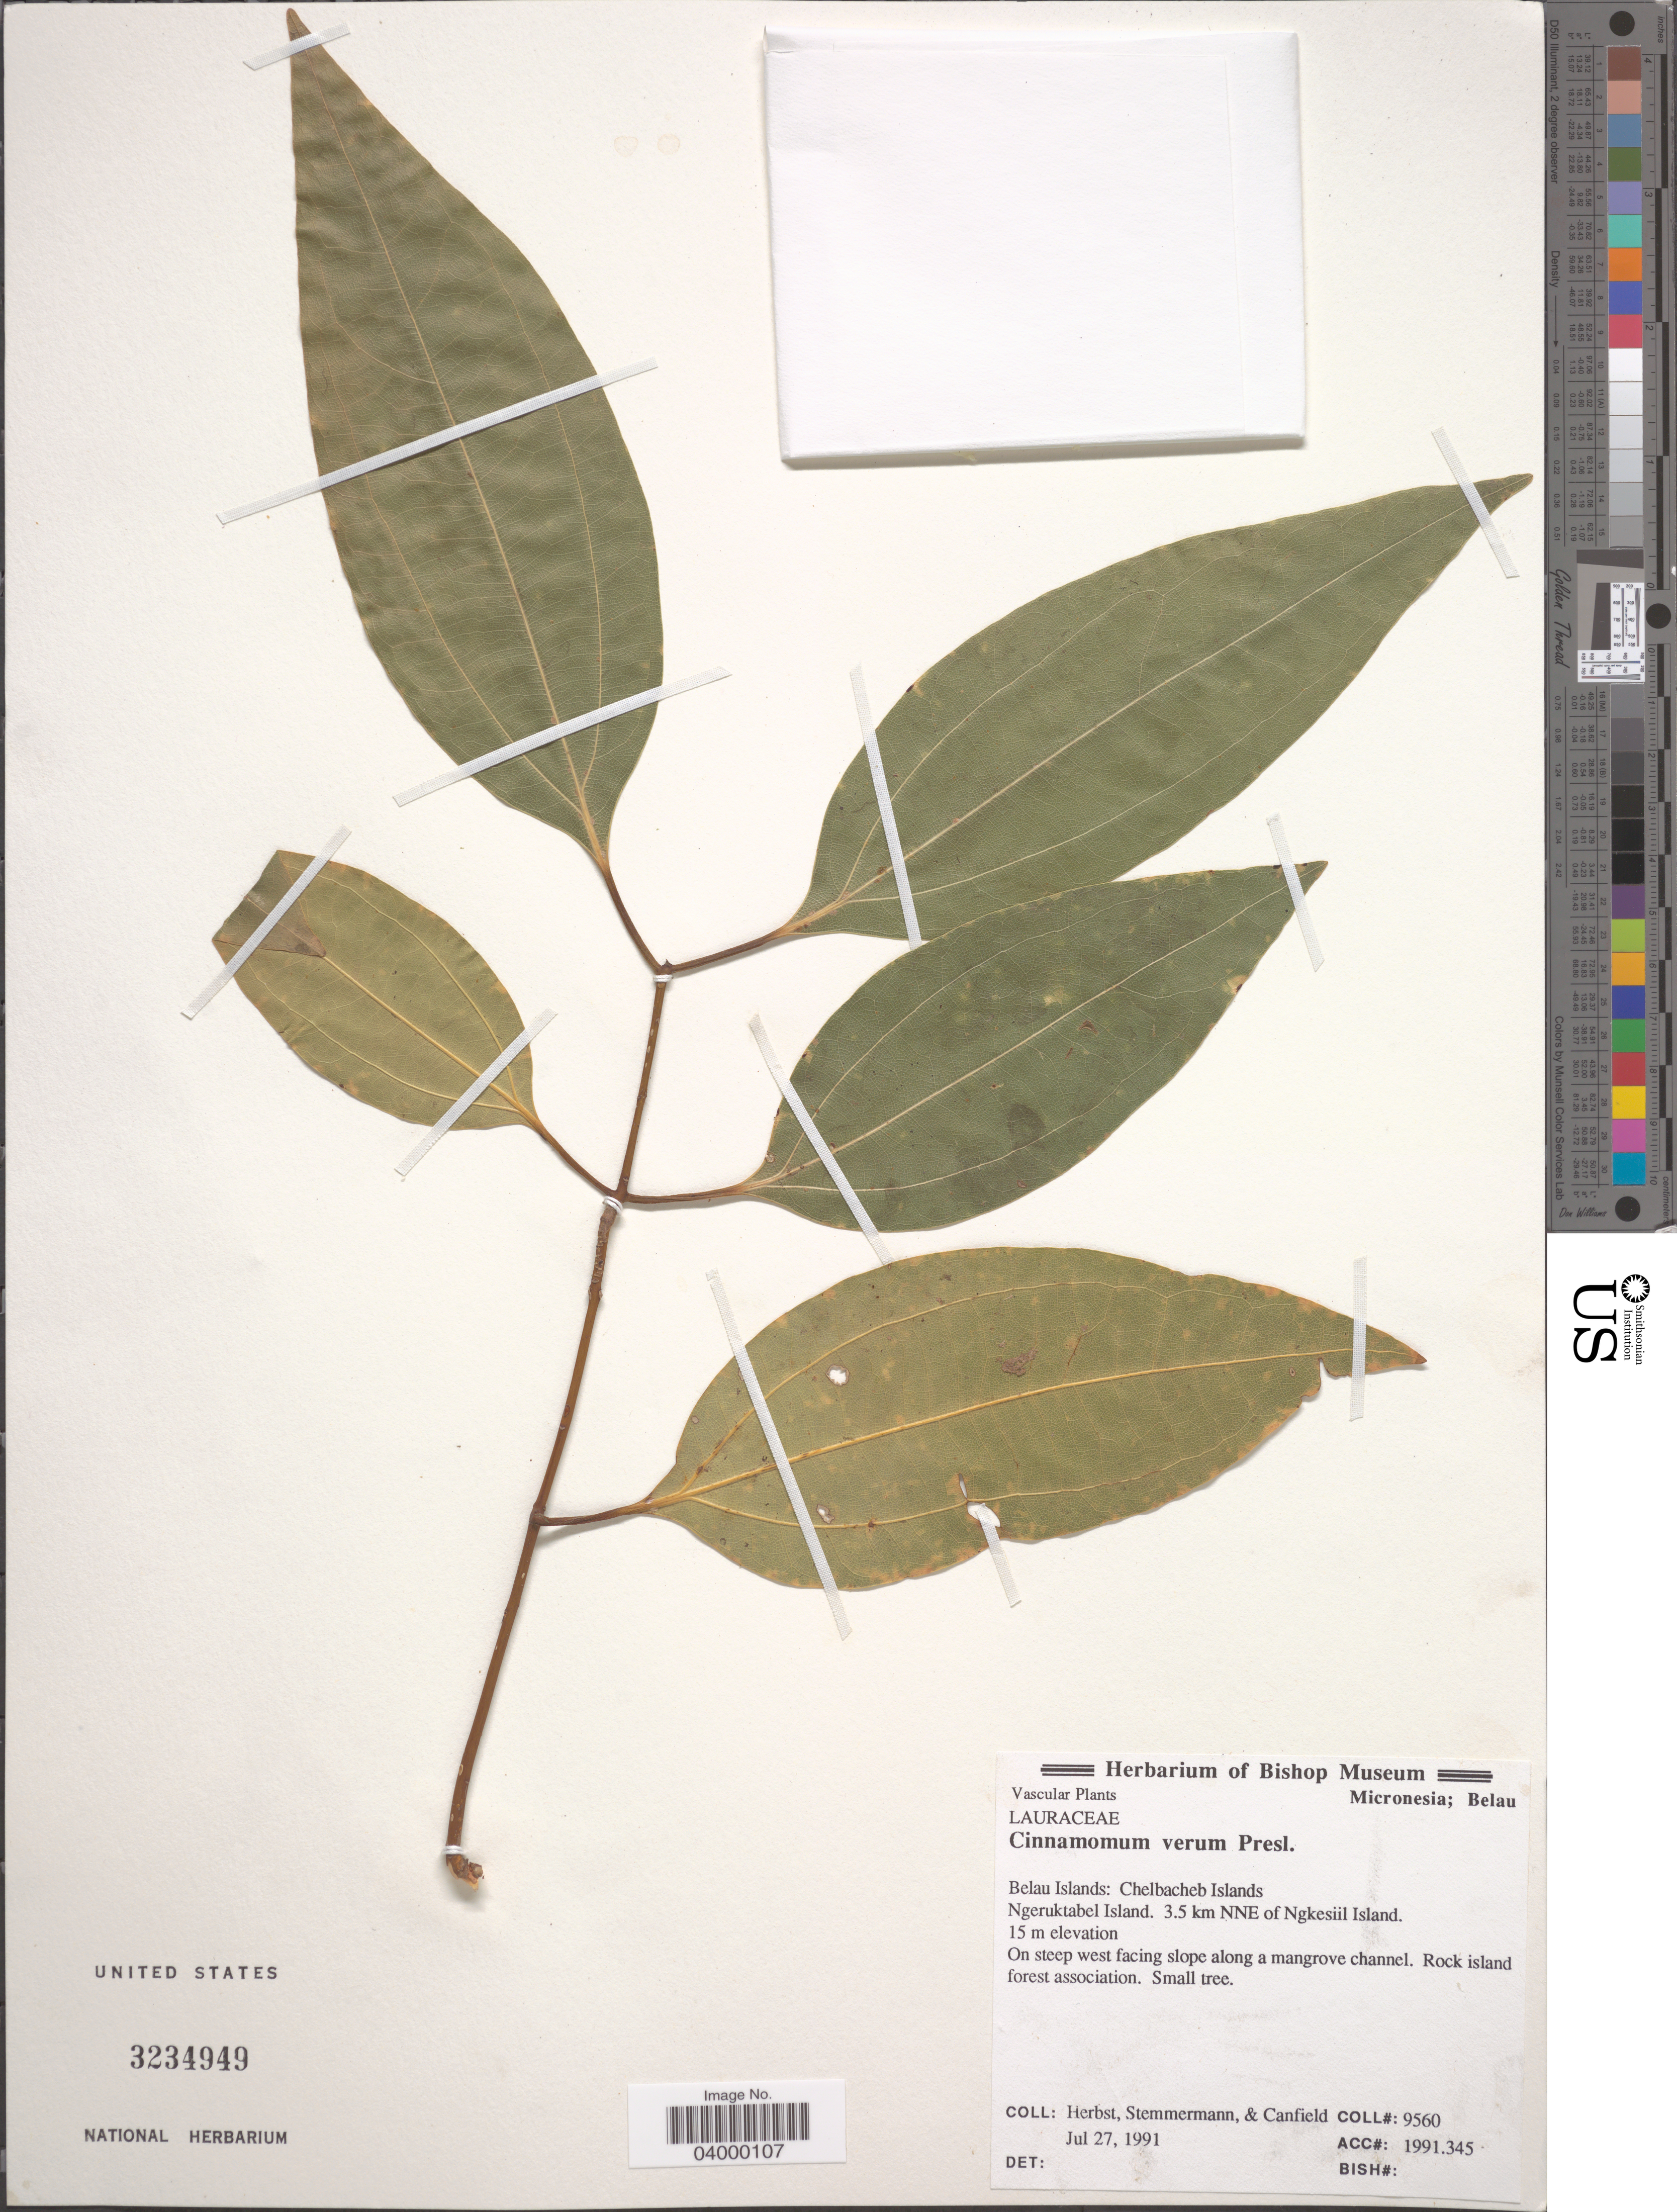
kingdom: Plantae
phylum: Tracheophyta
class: Magnoliopsida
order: Laurales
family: Lauraceae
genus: Cinnamomum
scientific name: Cinnamomum verum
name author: J. Presl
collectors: -. Herbst, -. Stemmermann & -. Canfield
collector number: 9560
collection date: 1991-07-27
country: Palau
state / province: Koror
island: Ngeruktabel [Urukthapel]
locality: Belau Islands: Chelbacheb Islands. Ngeruktabel Island. 3.5 km NNE of Ngkesiil Island.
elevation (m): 15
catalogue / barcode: US 3234949